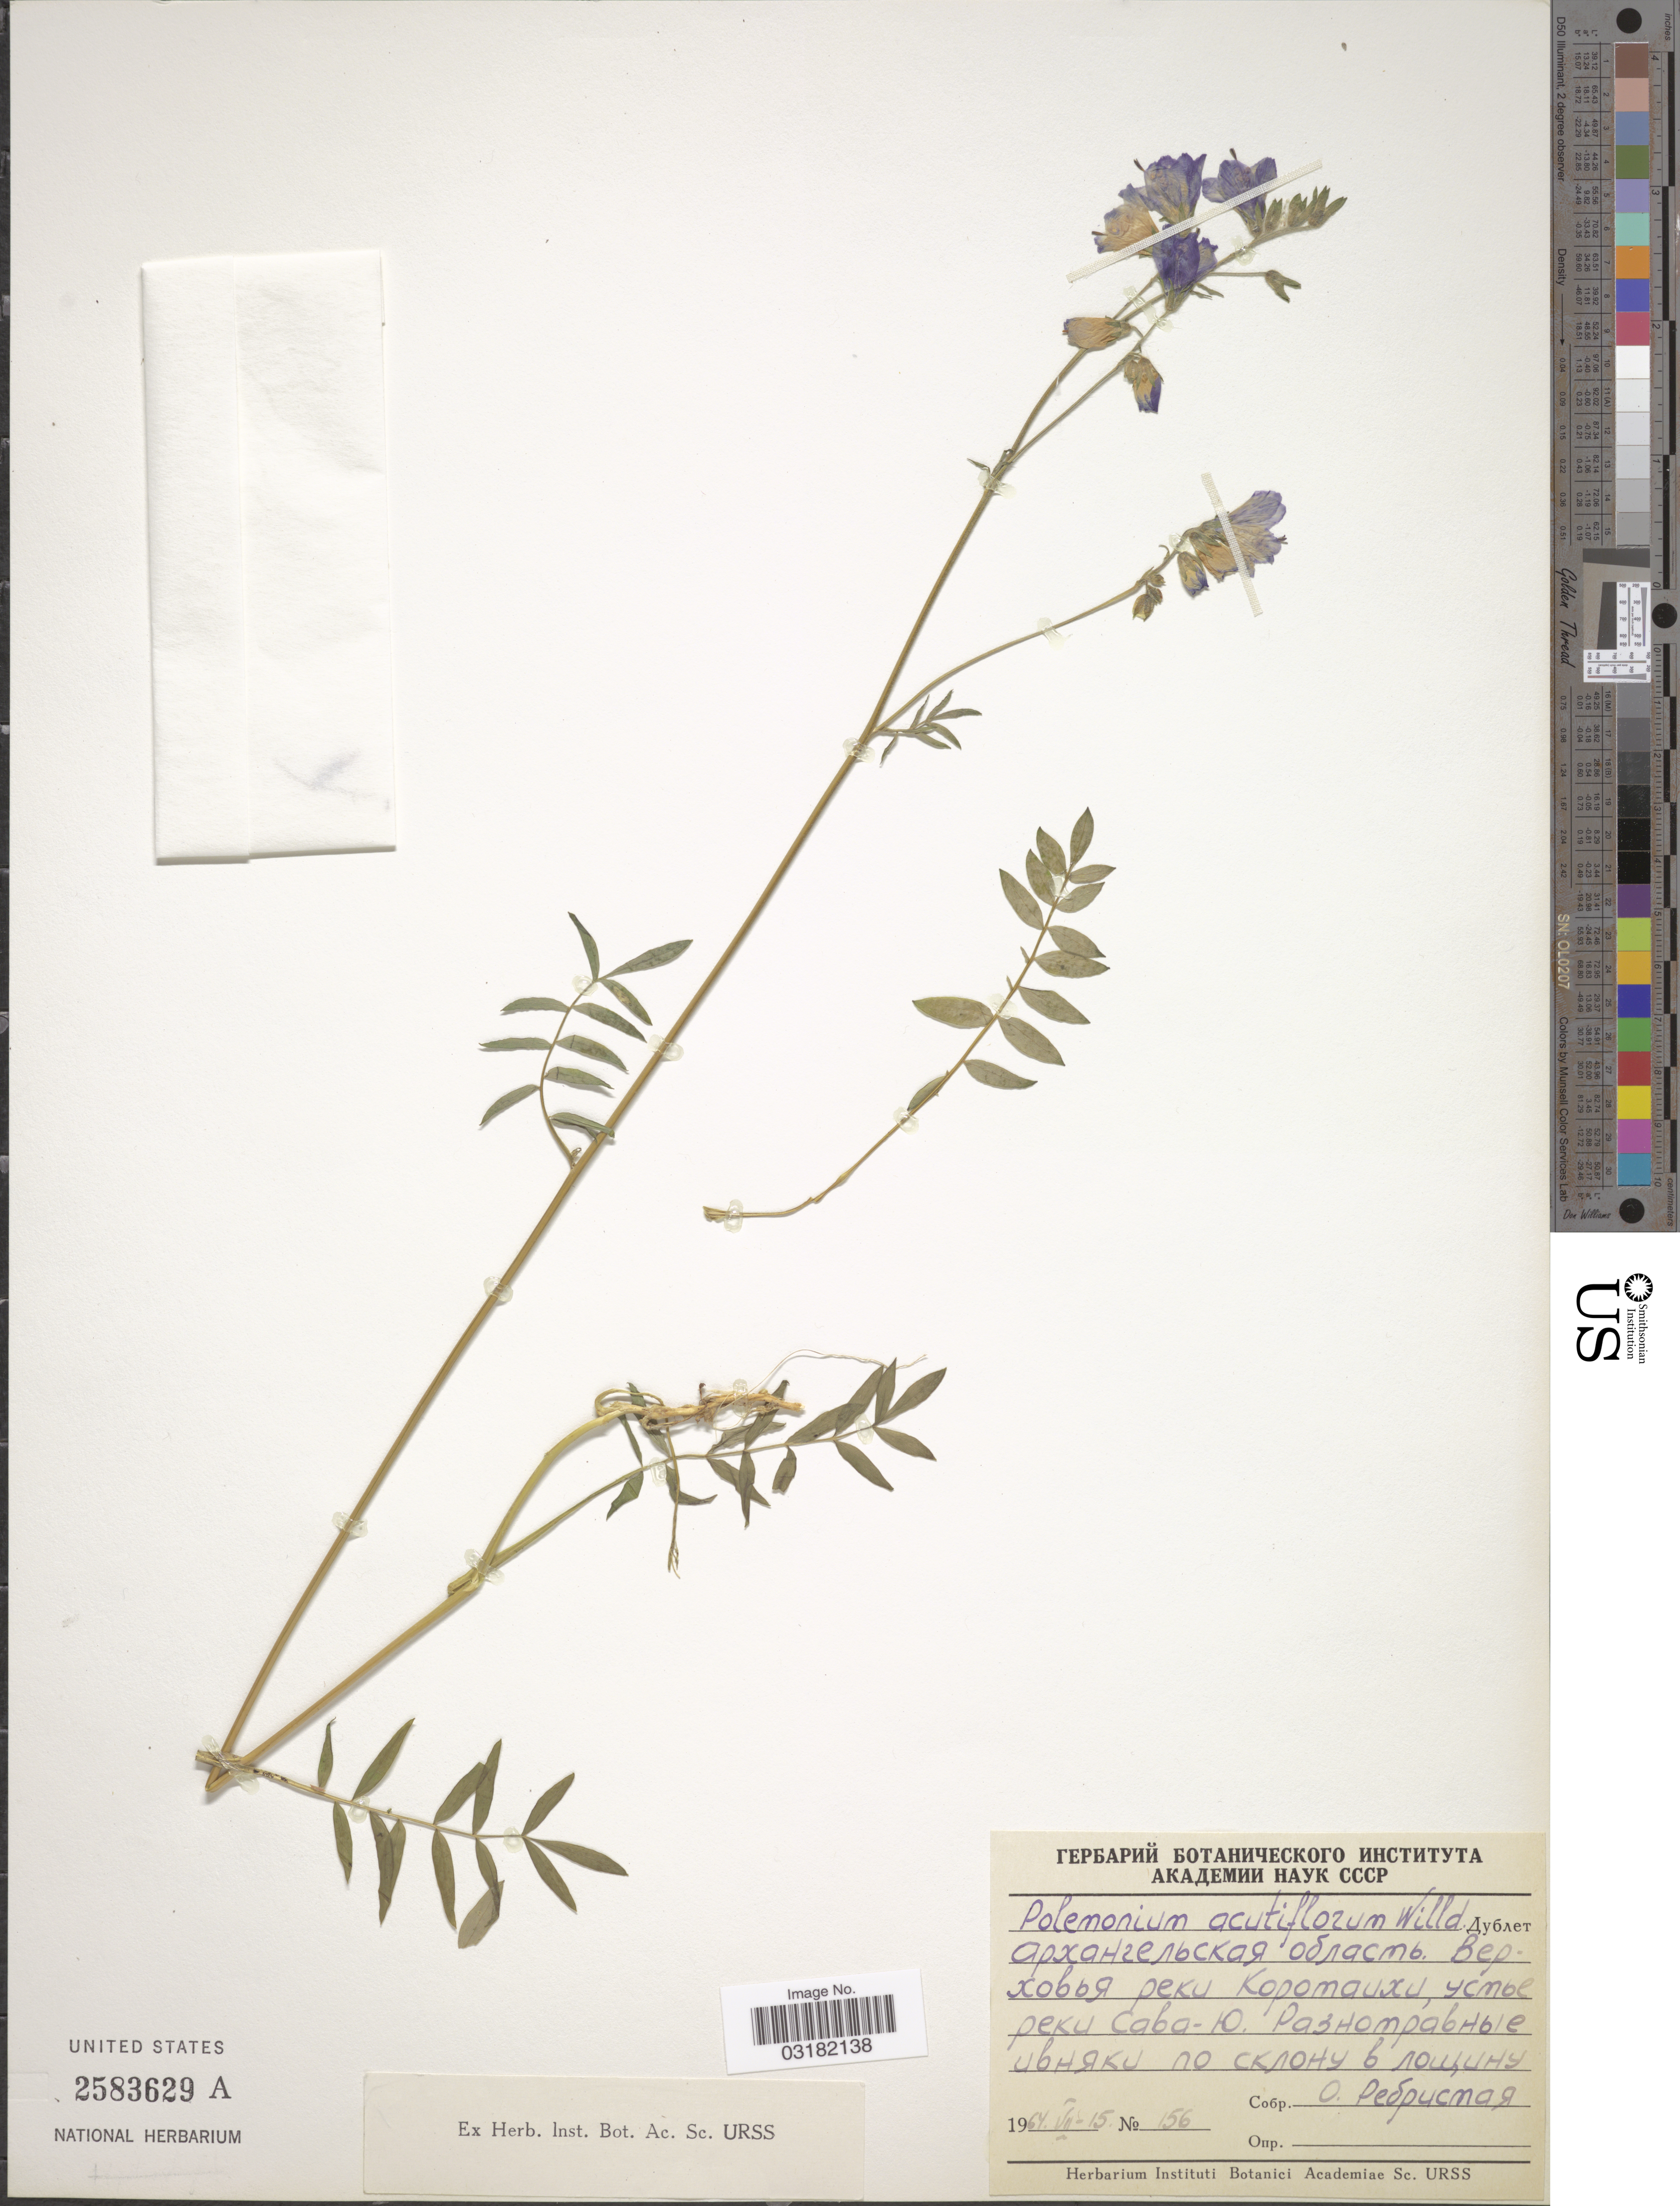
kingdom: Plantae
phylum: Tracheophyta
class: Magnoliopsida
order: Ericales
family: Polemoniaceae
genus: Polemonium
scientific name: Polemonium acutiflorum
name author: Willd. ex Roem. & Schult.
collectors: O. Rebristaya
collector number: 156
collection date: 1964-07-15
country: Russian Federation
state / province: Arkhangelsk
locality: Upper Korotaikha River, mouth of River Sava-U.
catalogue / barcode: US 2583629A